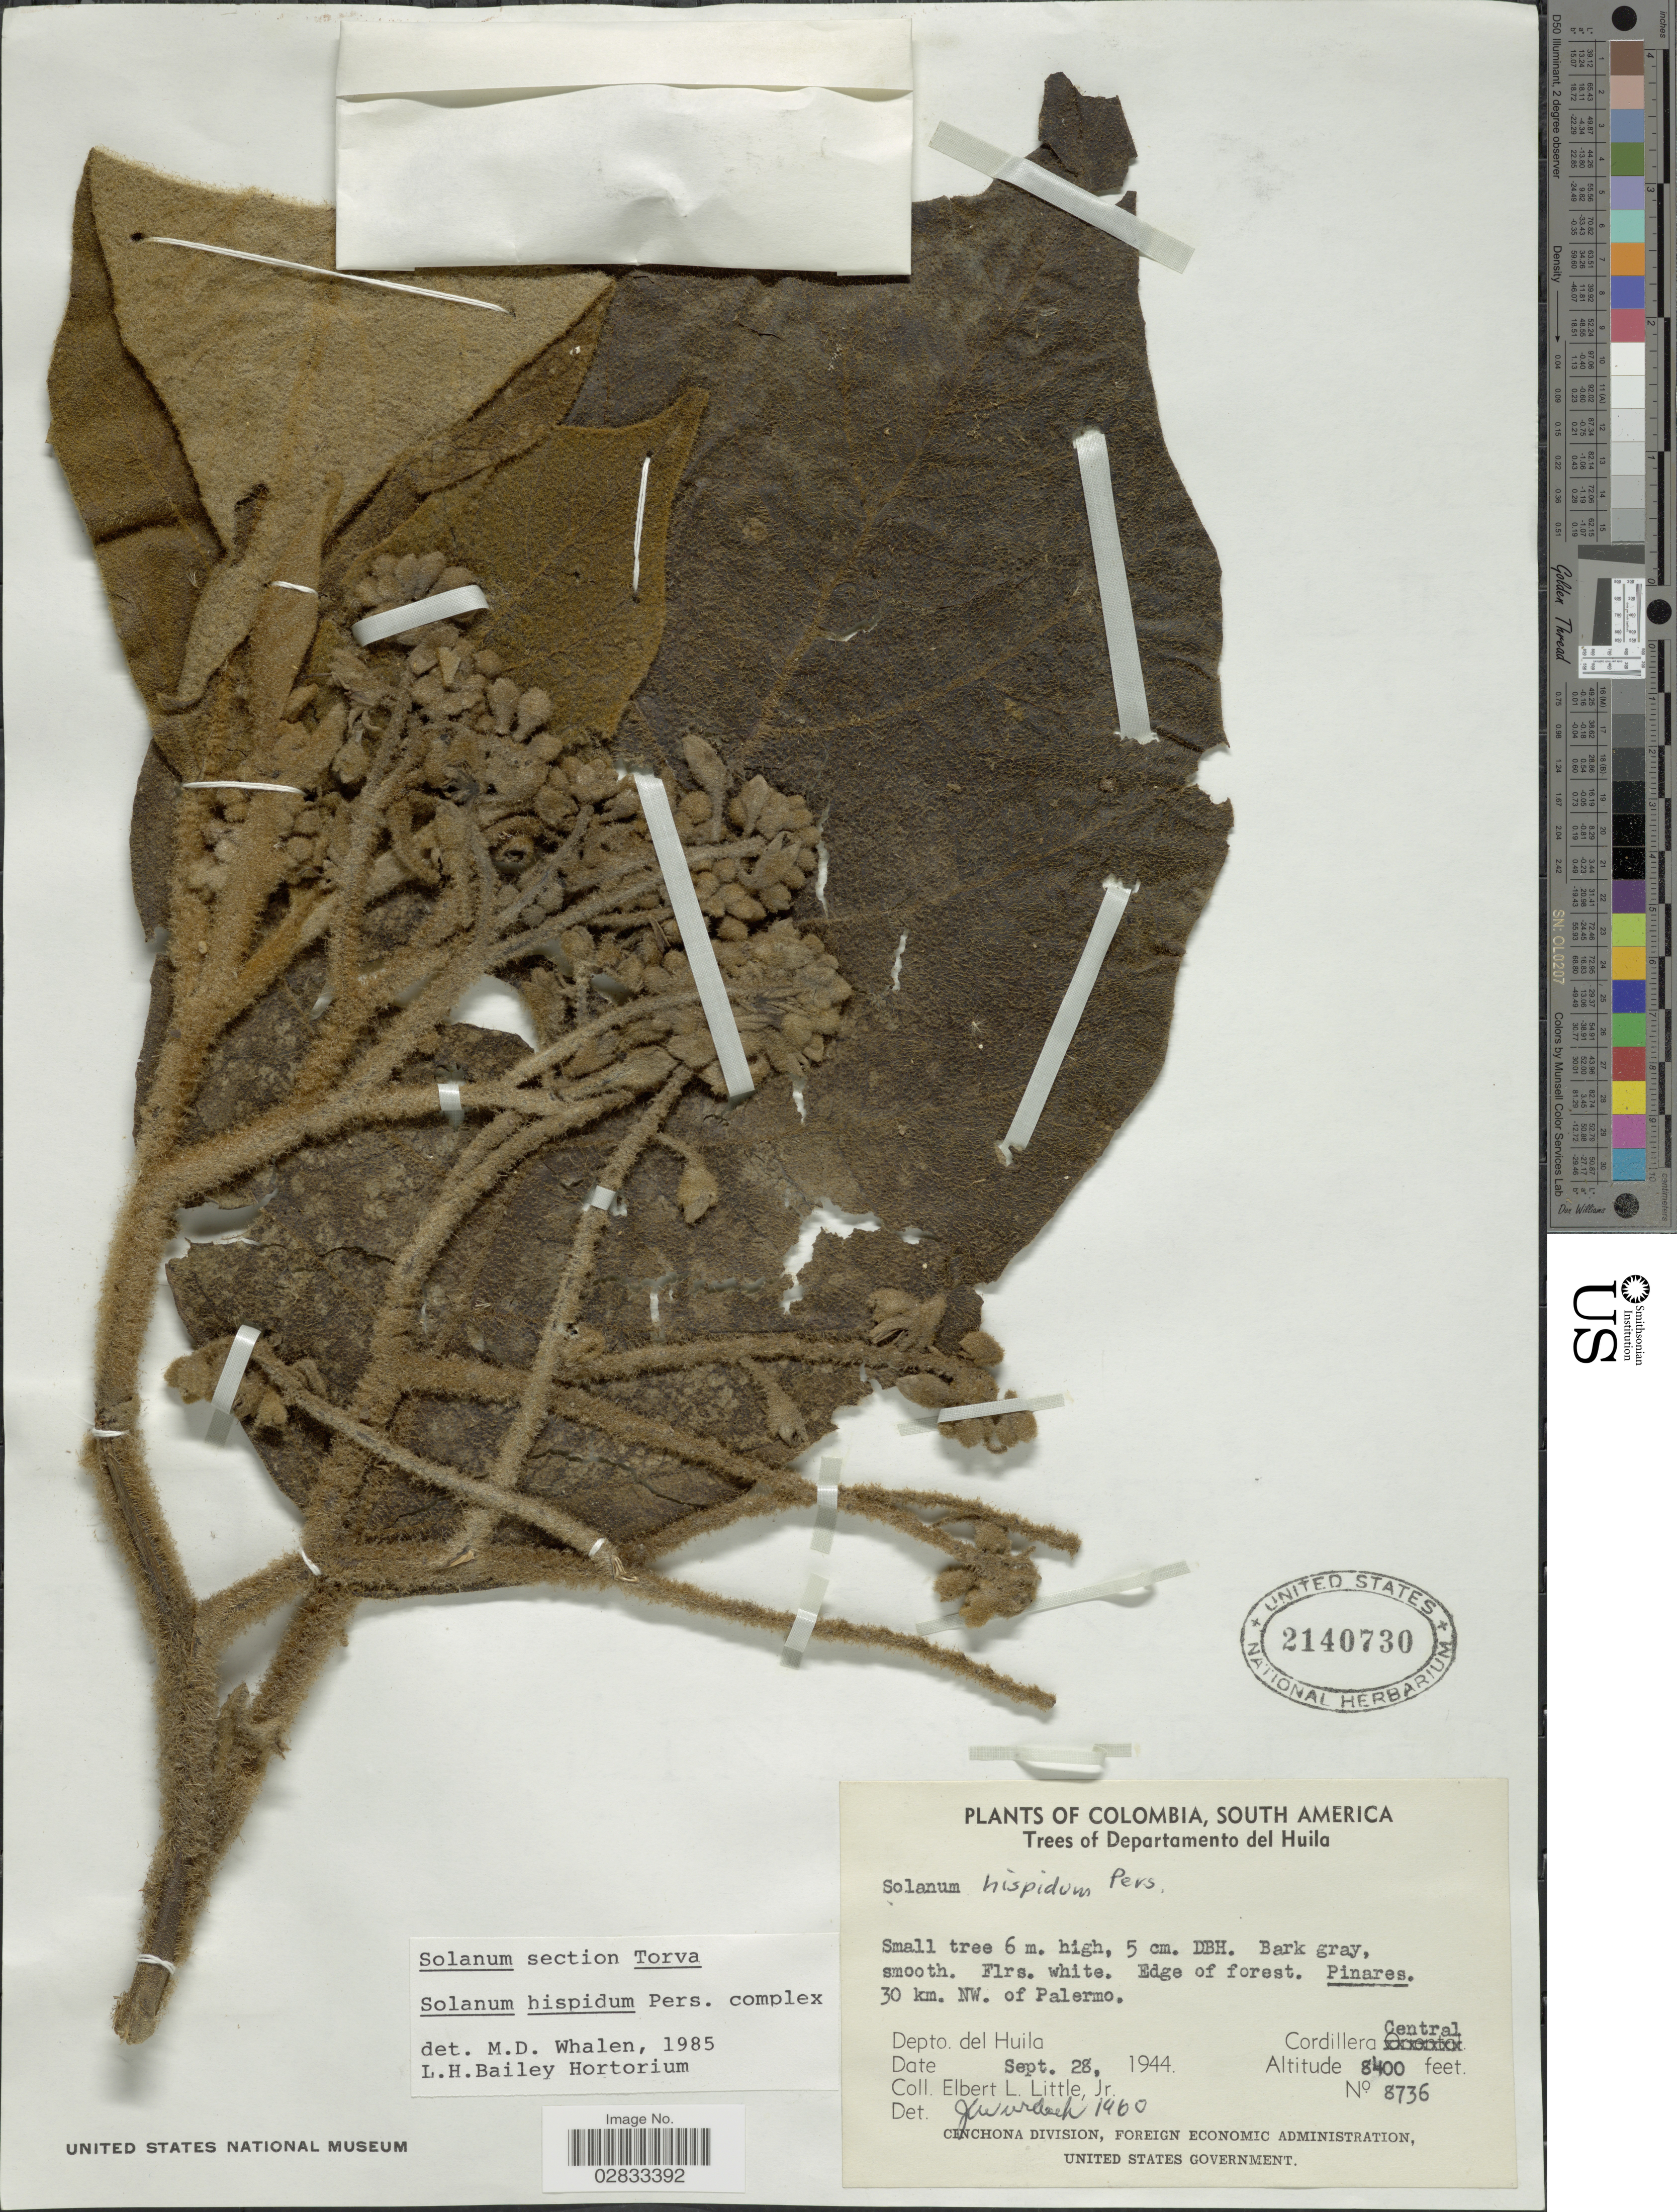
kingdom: Plantae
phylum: Tracheophyta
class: Magnoliopsida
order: Solanales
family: Solanaceae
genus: Solanum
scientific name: Solanum hispidum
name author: Pers.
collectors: E. L. Little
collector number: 8736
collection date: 1944-09-28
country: Colombia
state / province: Huila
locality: Trees of Departamento del Huila, 30 km. NW. of Palermo, Cordillera Central, Depto. del Huila.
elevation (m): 2560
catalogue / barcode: US 2140730